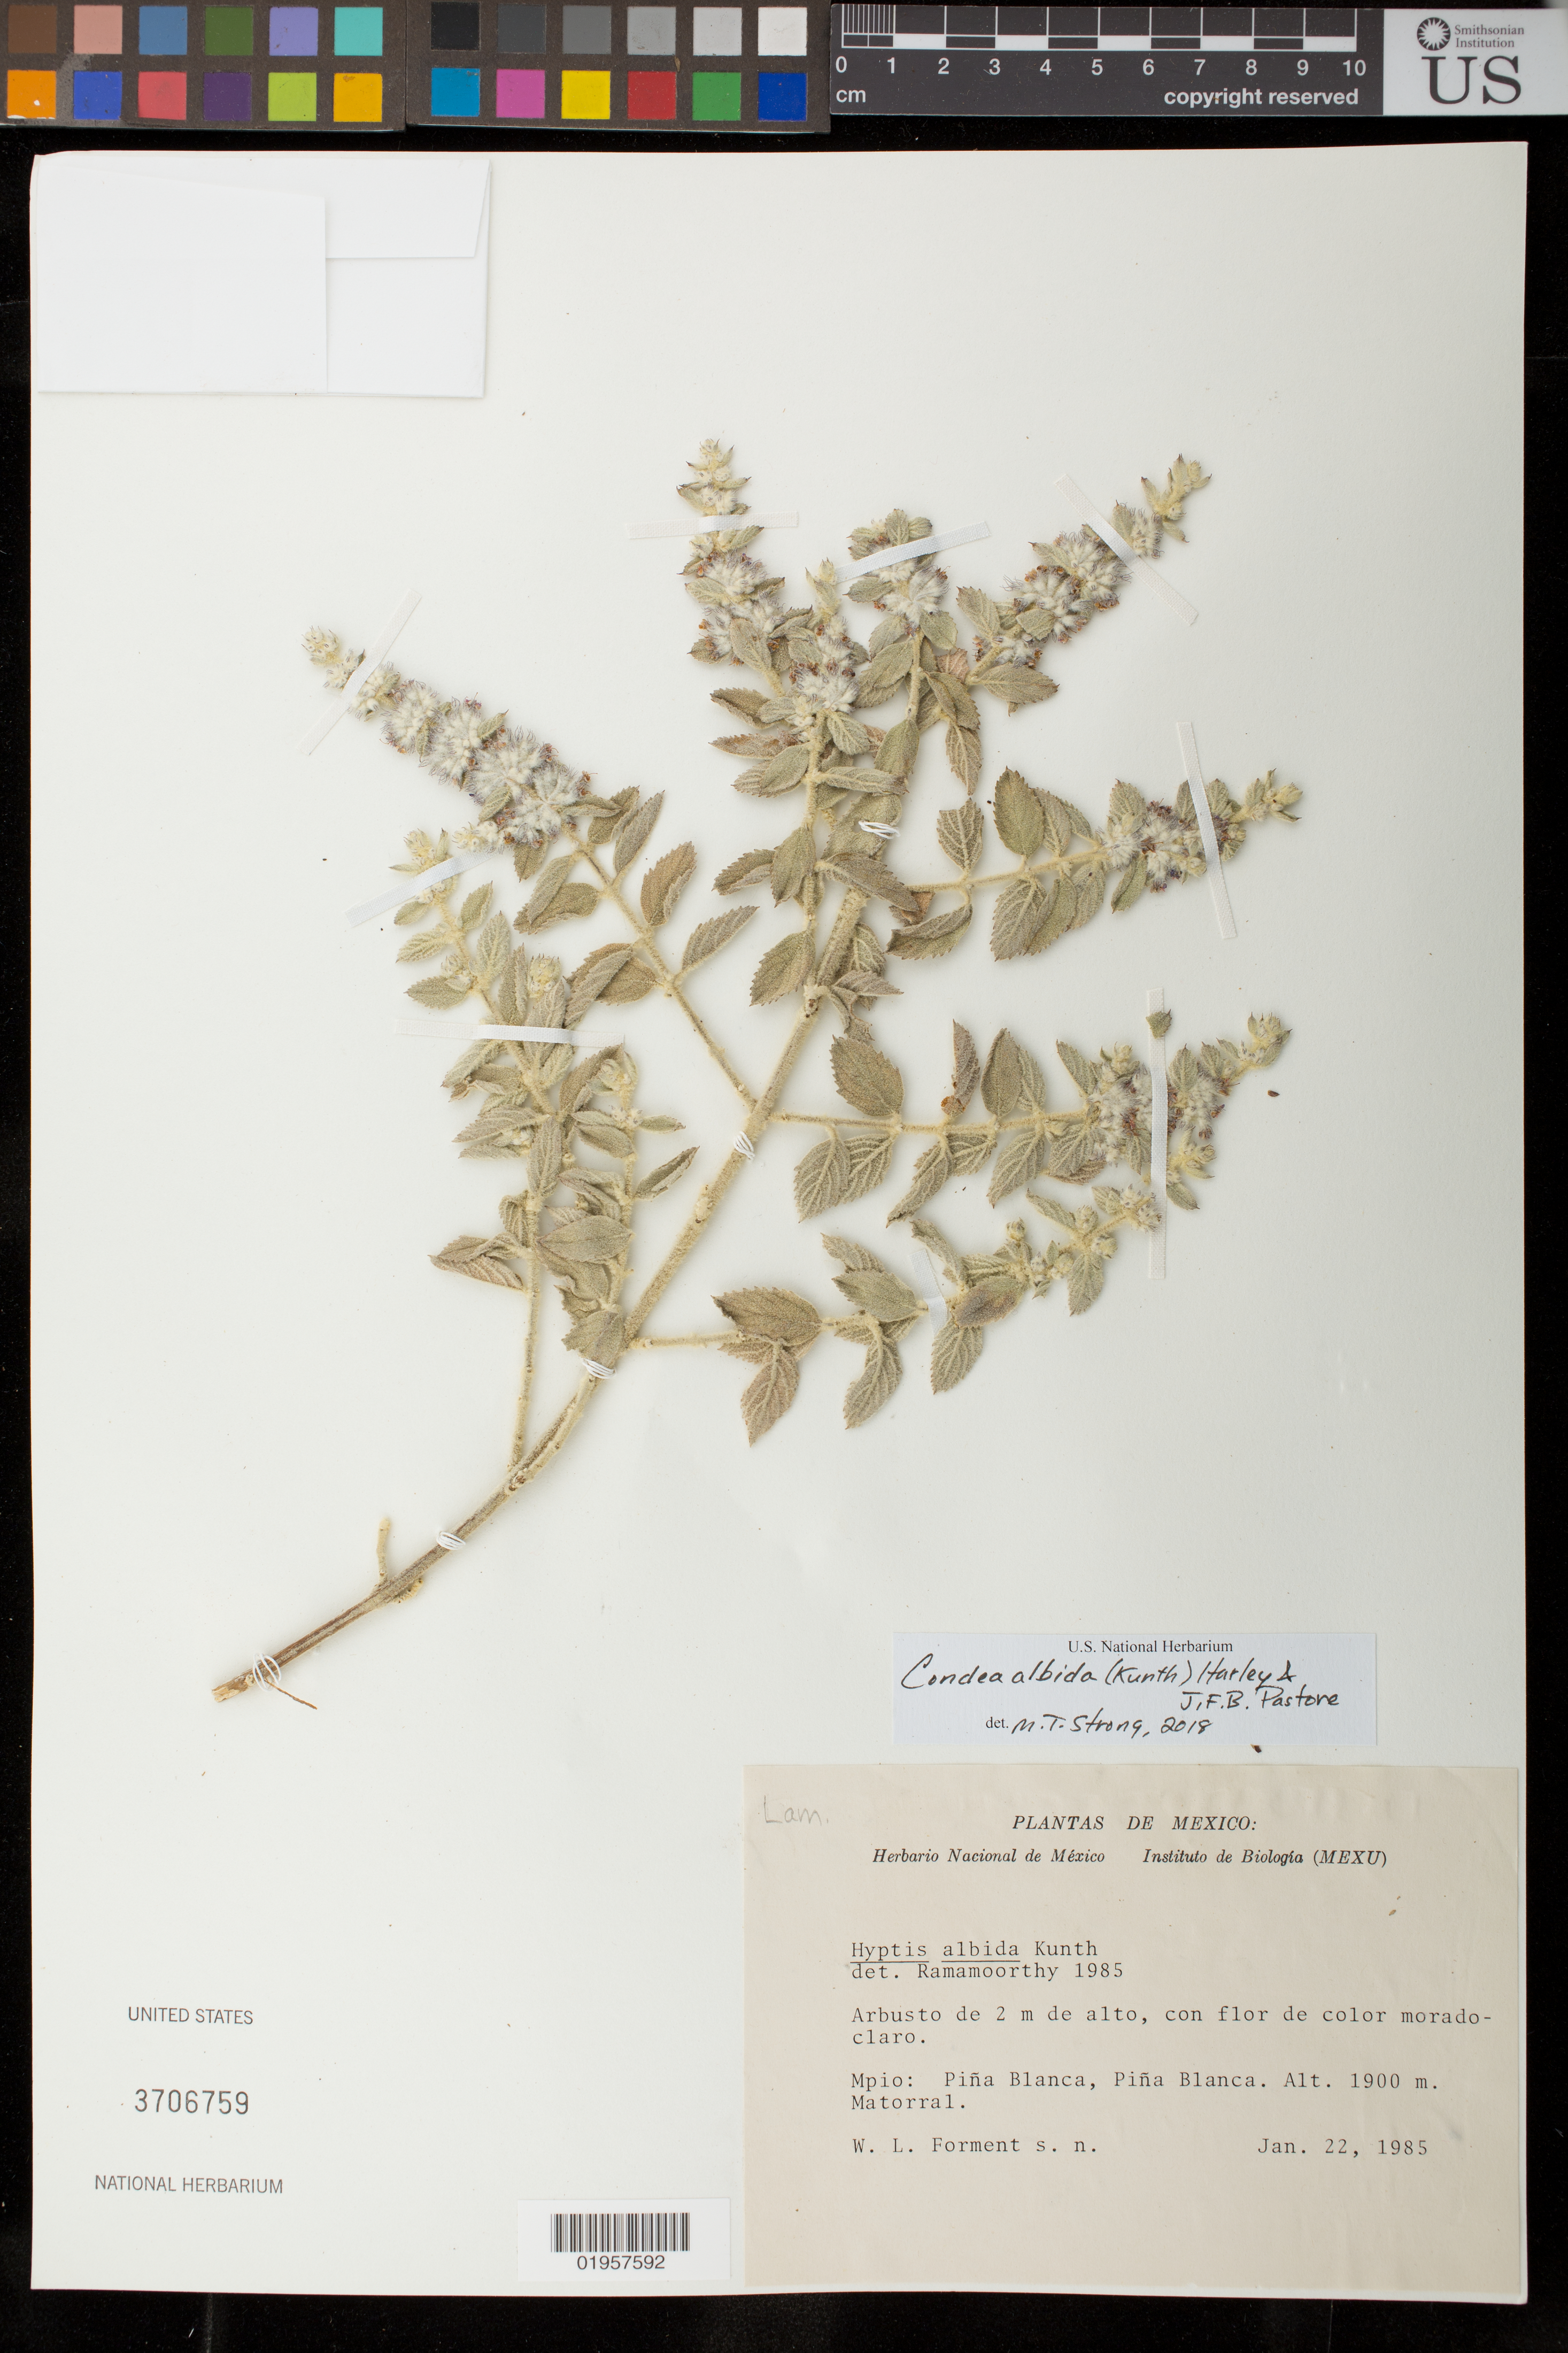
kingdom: Plantae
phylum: Tracheophyta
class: Magnoliopsida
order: Lamiales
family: Lamiaceae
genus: Condea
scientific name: Condea albida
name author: (Kunth) Harley & J.F.B. Pastore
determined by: Strong, M. T., (US), Smithsonian Institution - National Museum of Natural History (UNITED STATES)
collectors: W. Forment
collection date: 1985-01-22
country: Mexico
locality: Mpio. Piña Blanca, Biña Blanca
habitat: Matorral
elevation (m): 1900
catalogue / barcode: US 3706759